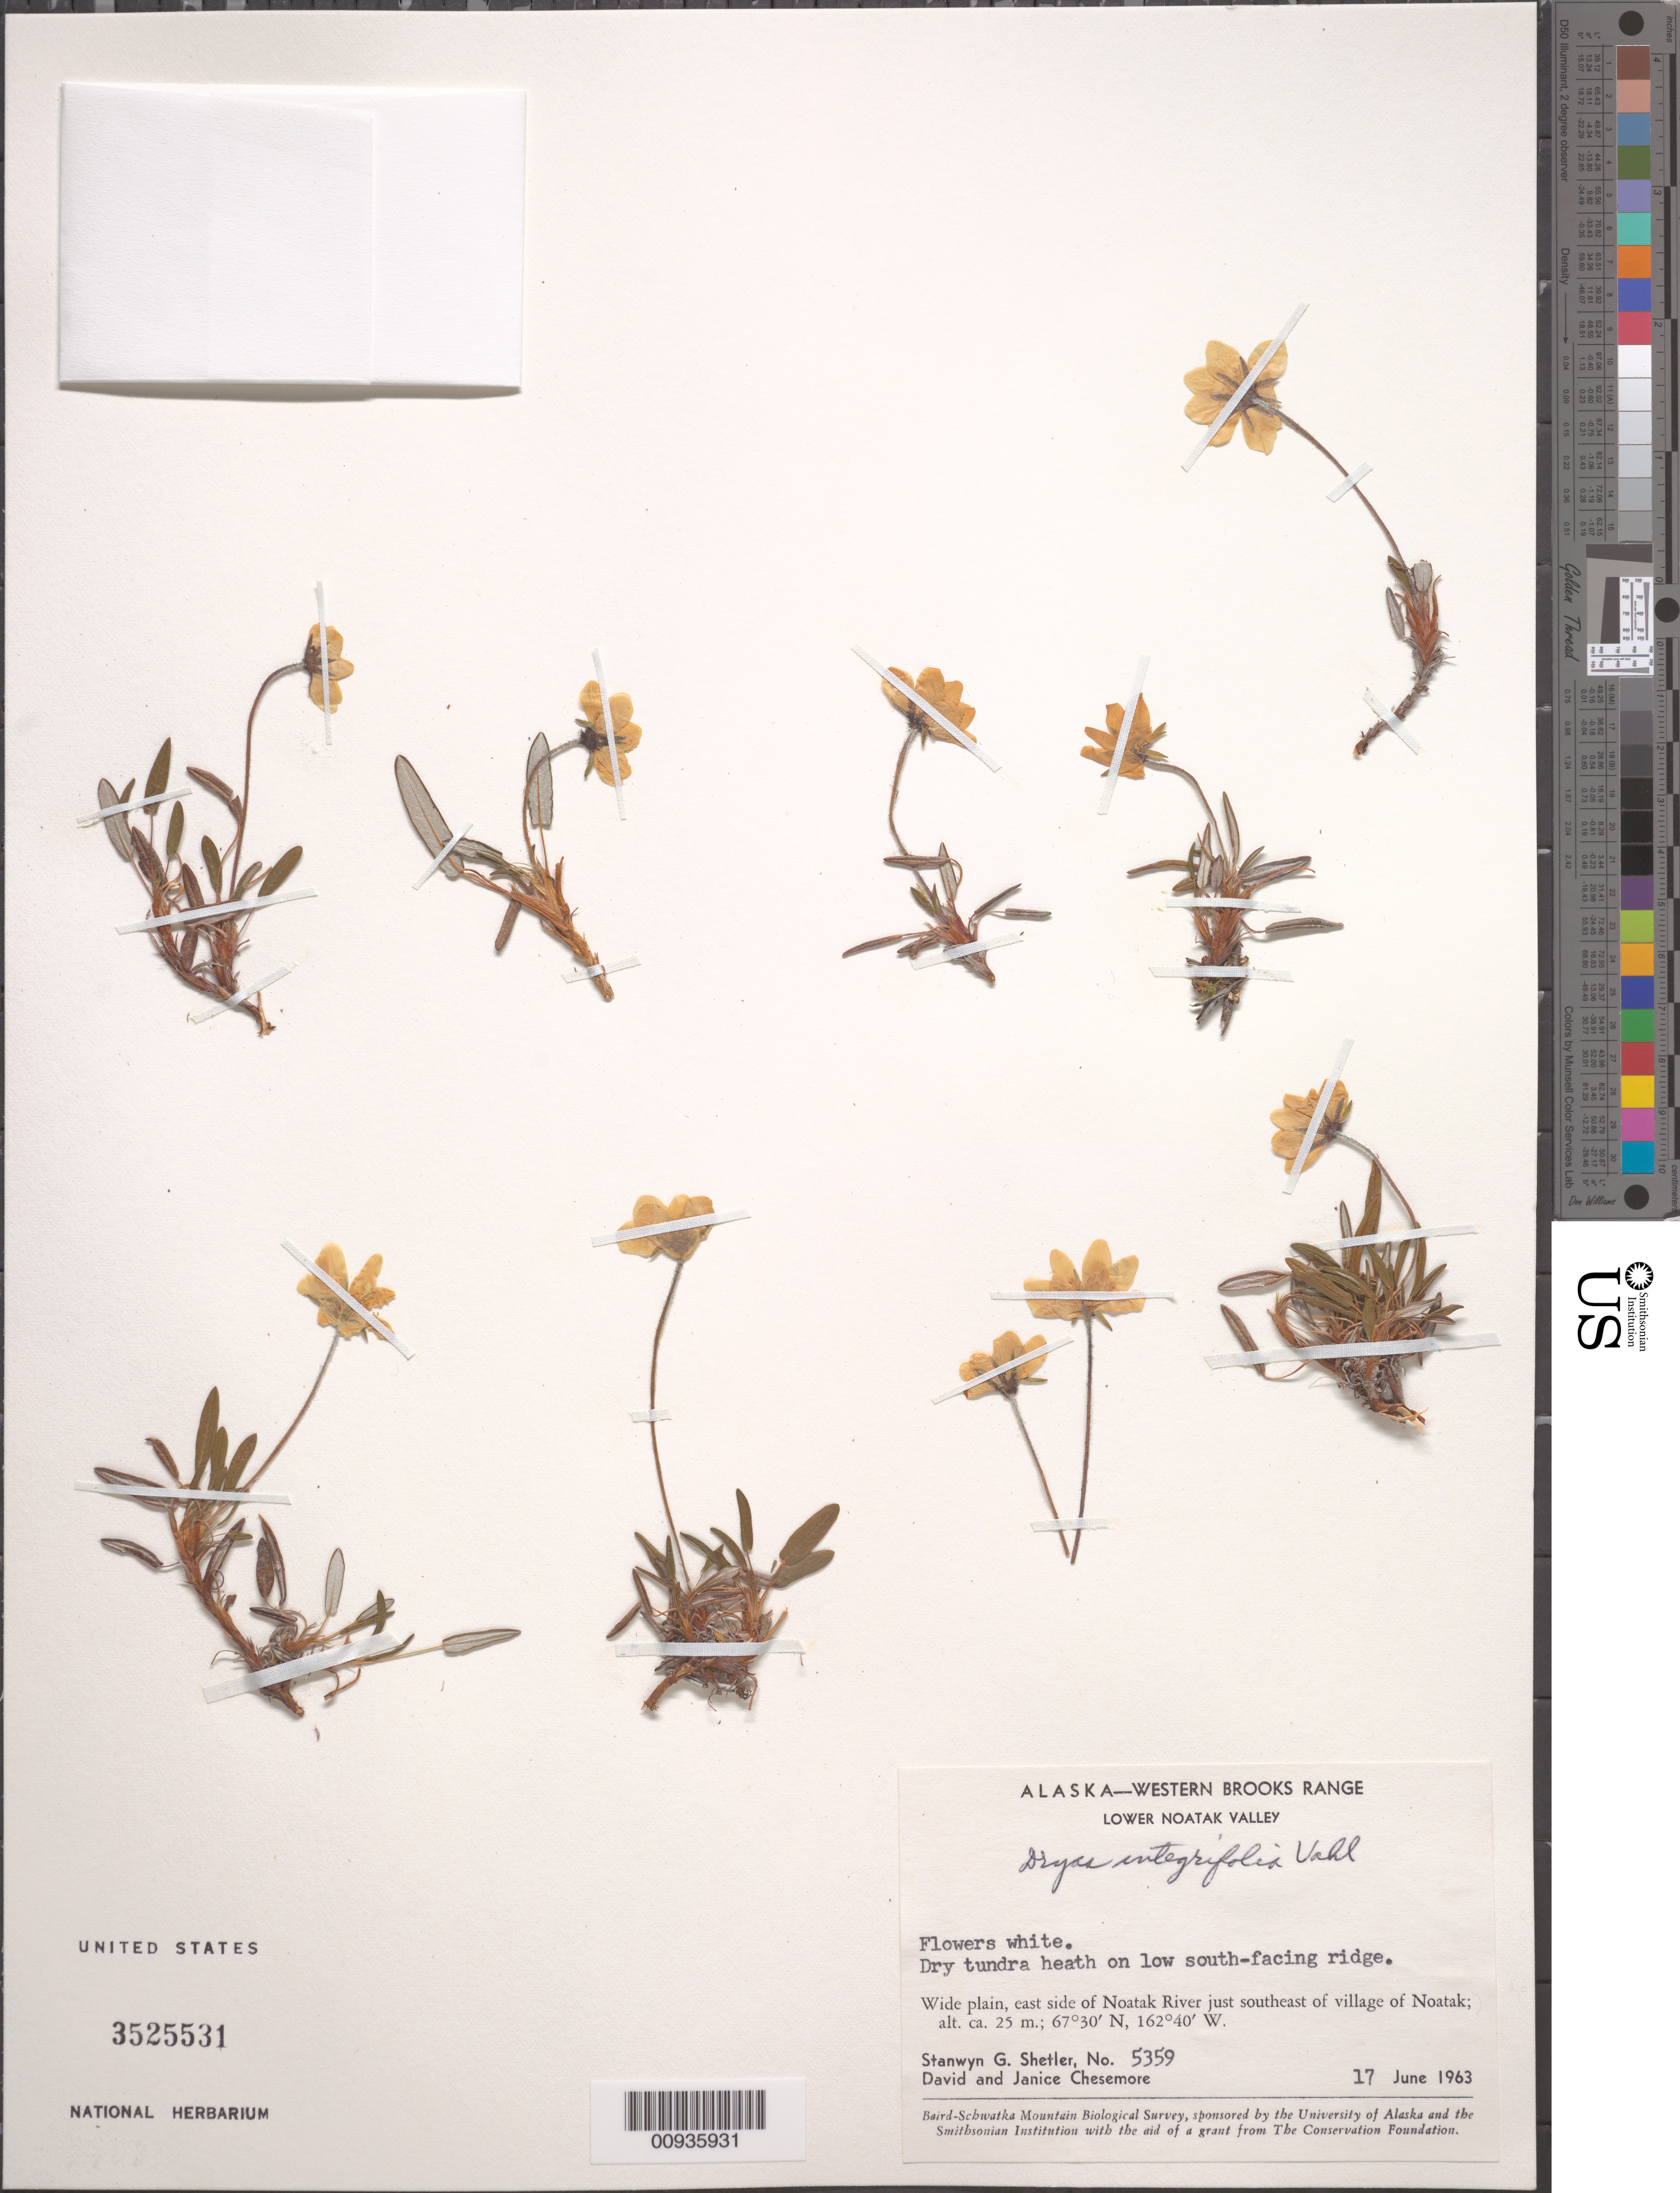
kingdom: Plantae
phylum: Tracheophyta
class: Magnoliopsida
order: Rosales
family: Rosaceae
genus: Dryas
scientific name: Dryas integrifolia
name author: Vahl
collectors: S. Shetler, D. Chesemore & J. Chesemore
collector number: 5359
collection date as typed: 17 Jun 1963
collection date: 1963-06-17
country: United States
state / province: Alaska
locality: East side of Noatak River just southeast of village of Noatak. Western Brooks Range, Lower Noatak Valley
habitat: Wide plain, dry tundra heath on low south-facing low ridge.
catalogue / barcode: US 3525531